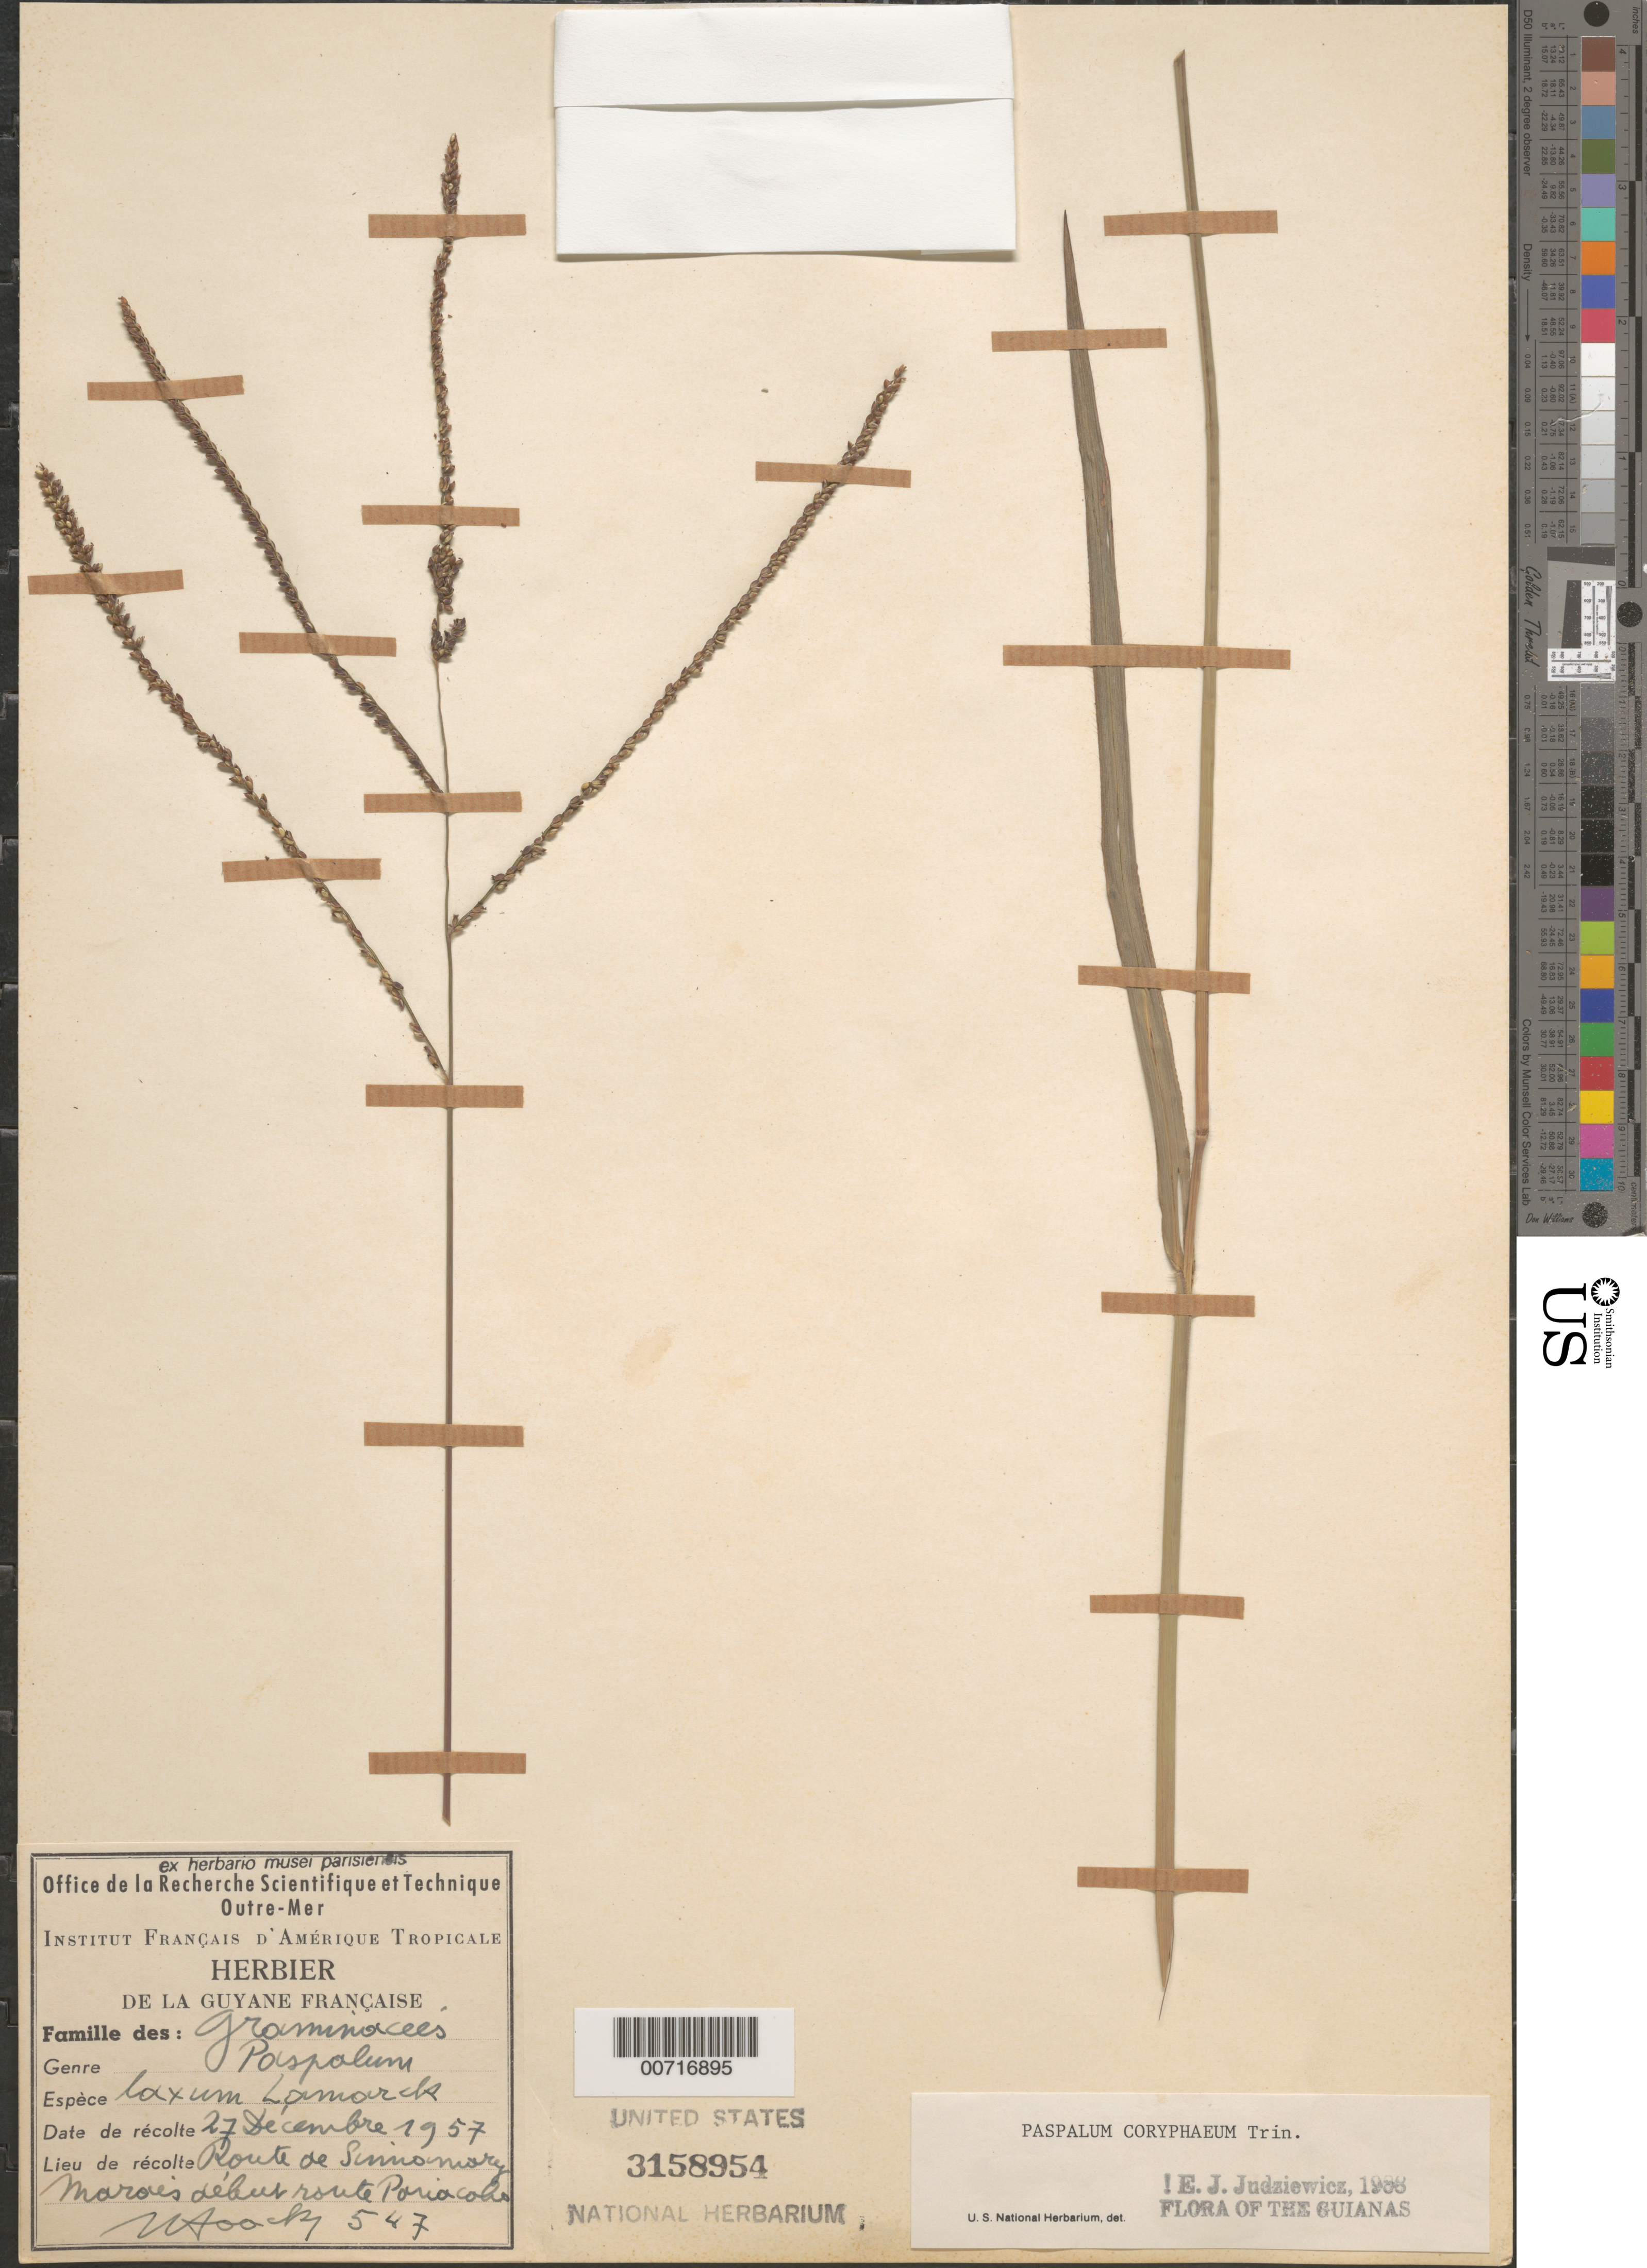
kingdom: Plantae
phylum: Tracheophyta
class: Liliopsida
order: Poales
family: Poaceae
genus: Paspalum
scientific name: Paspalum coryphaeum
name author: Trin.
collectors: J. Hoock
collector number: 547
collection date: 1957-12-27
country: French Guiana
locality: Guyane Française. Route de Sinnamary. Maraes début route Pariacabo. Guianas.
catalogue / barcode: US 3158954